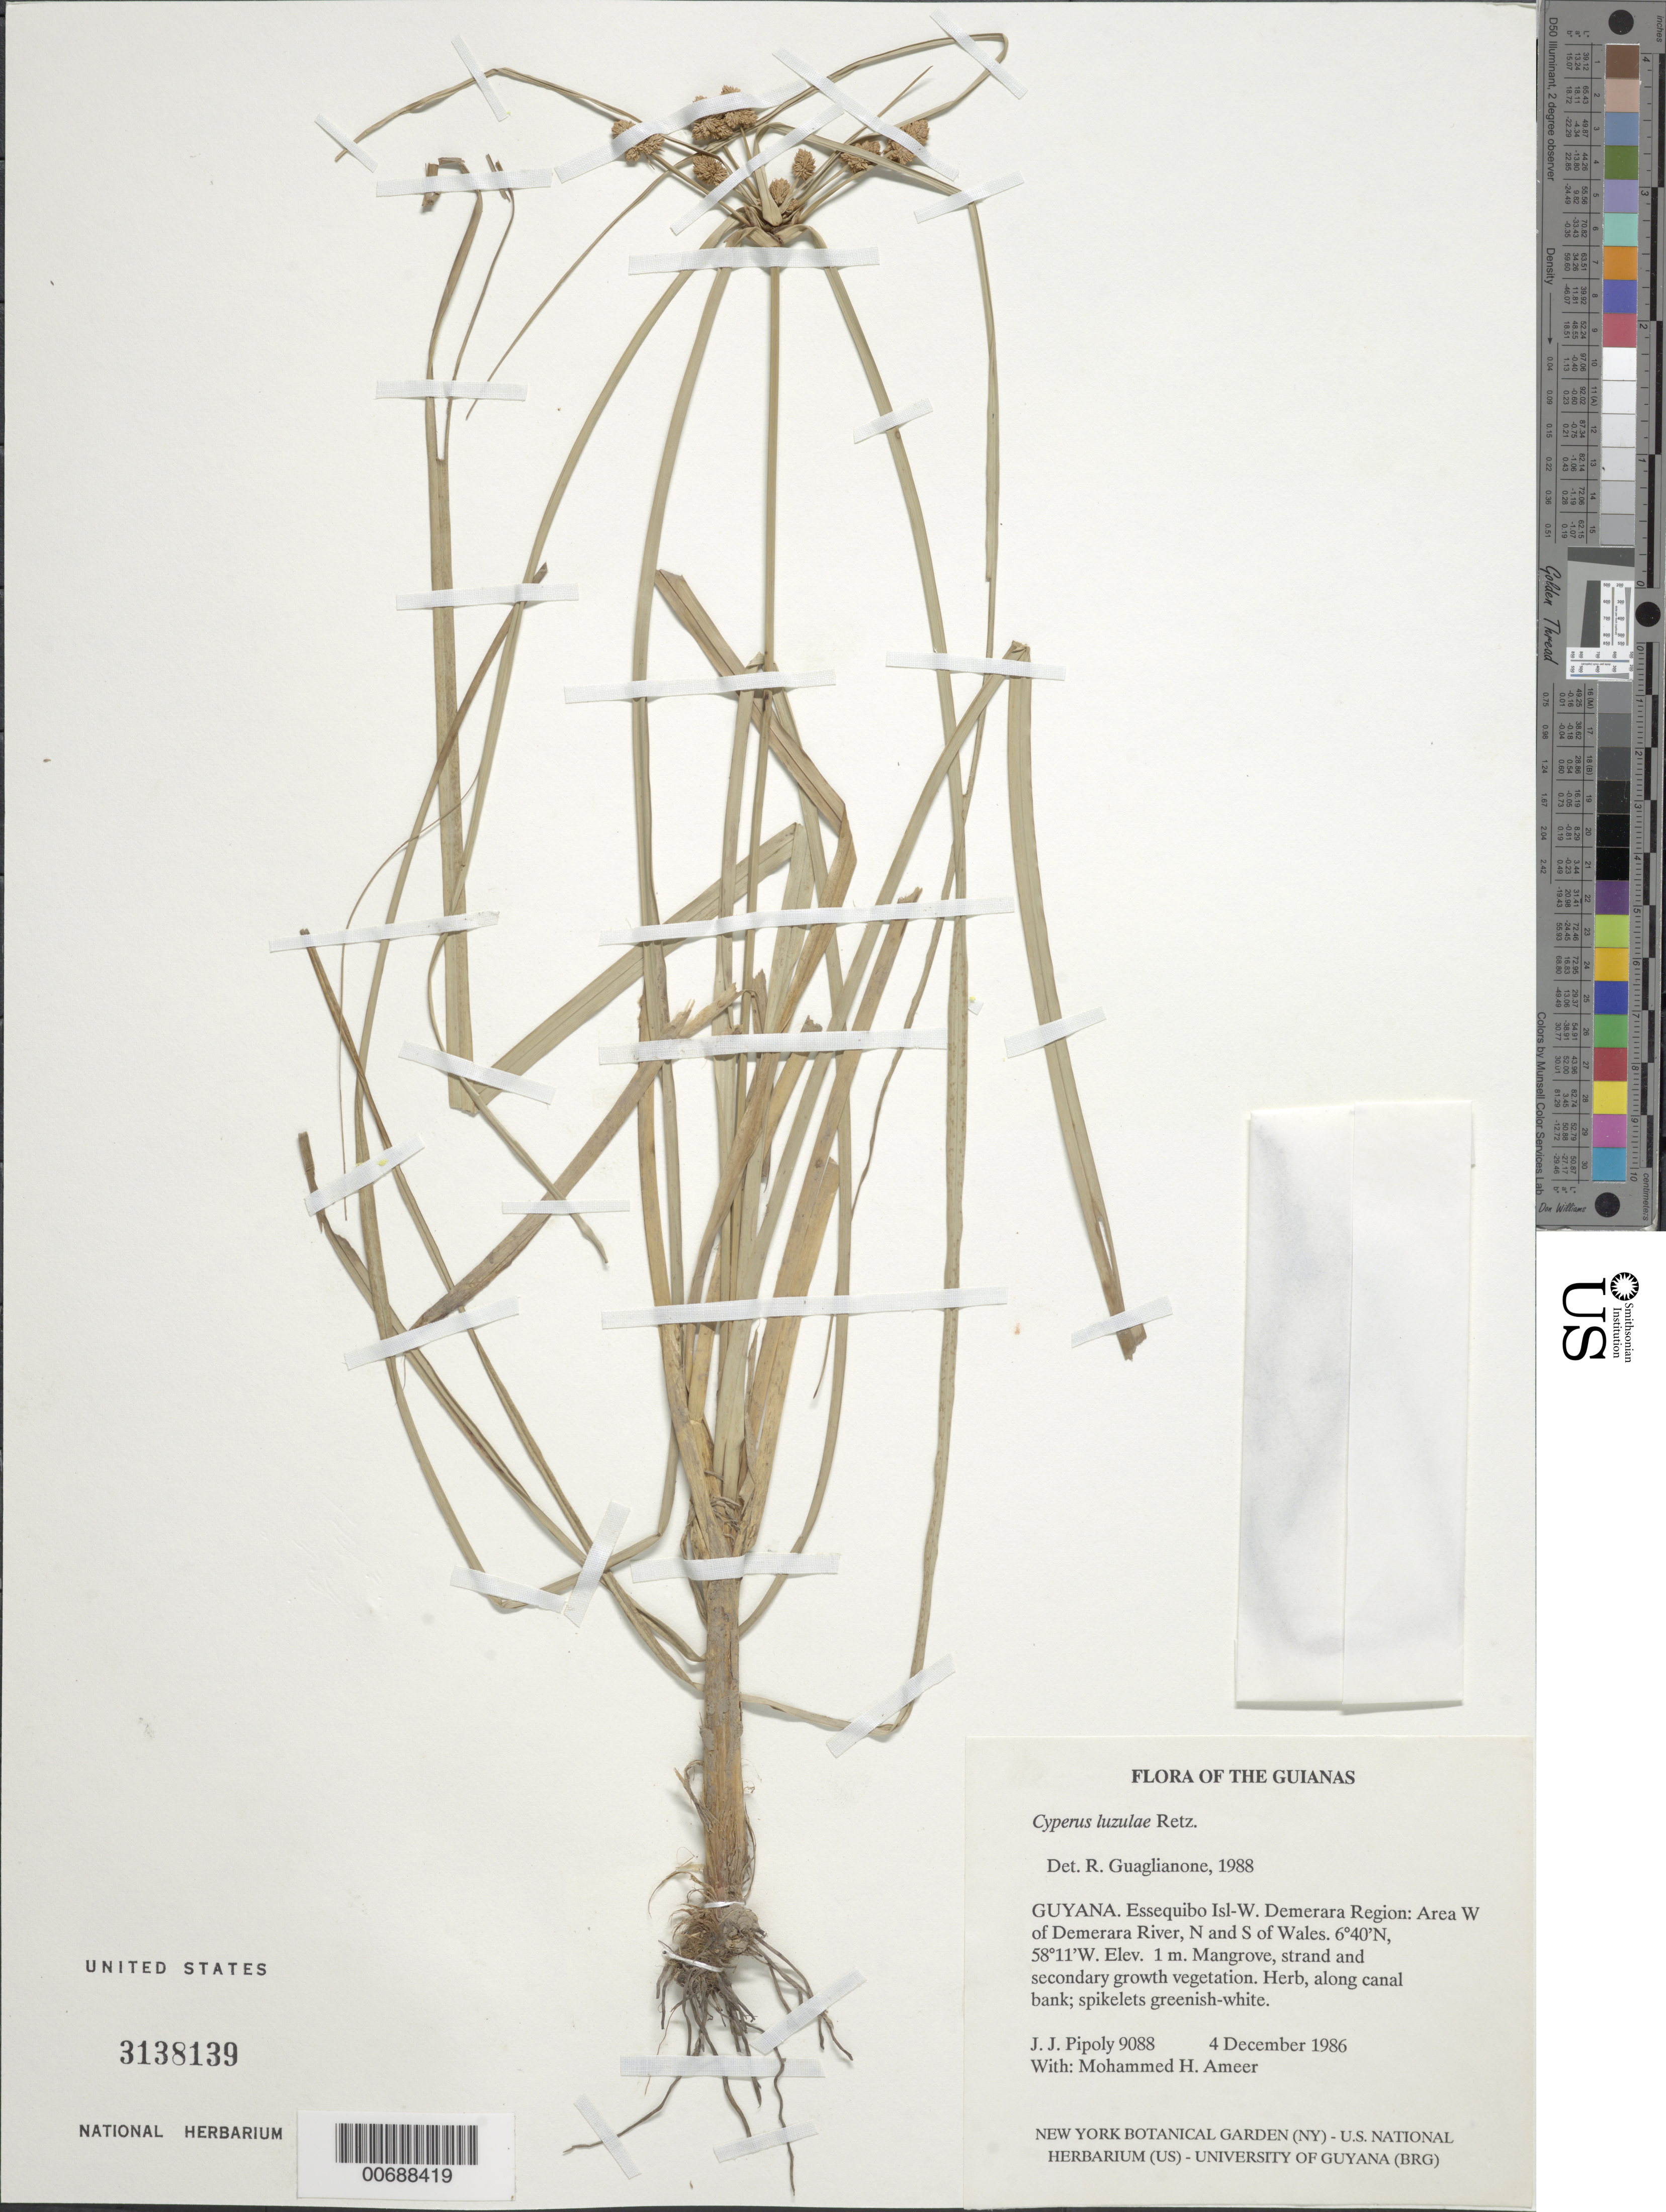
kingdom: Plantae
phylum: Tracheophyta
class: Liliopsida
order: Poales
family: Cyperaceae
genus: Cyperus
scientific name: Cyperus luzulae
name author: (L.) Rottb. ex Retz.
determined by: Guaglianone, E. R.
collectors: J. J. Pipoly & M. Ameer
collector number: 9088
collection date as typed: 4 December 1986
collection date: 1986-12-04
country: Guyana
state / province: Essequibo Isl-W. Demerara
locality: Area W of Demerara River, N and S of Wales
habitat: Mangrove, strand and secondary growth vegetation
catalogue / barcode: US 3138139